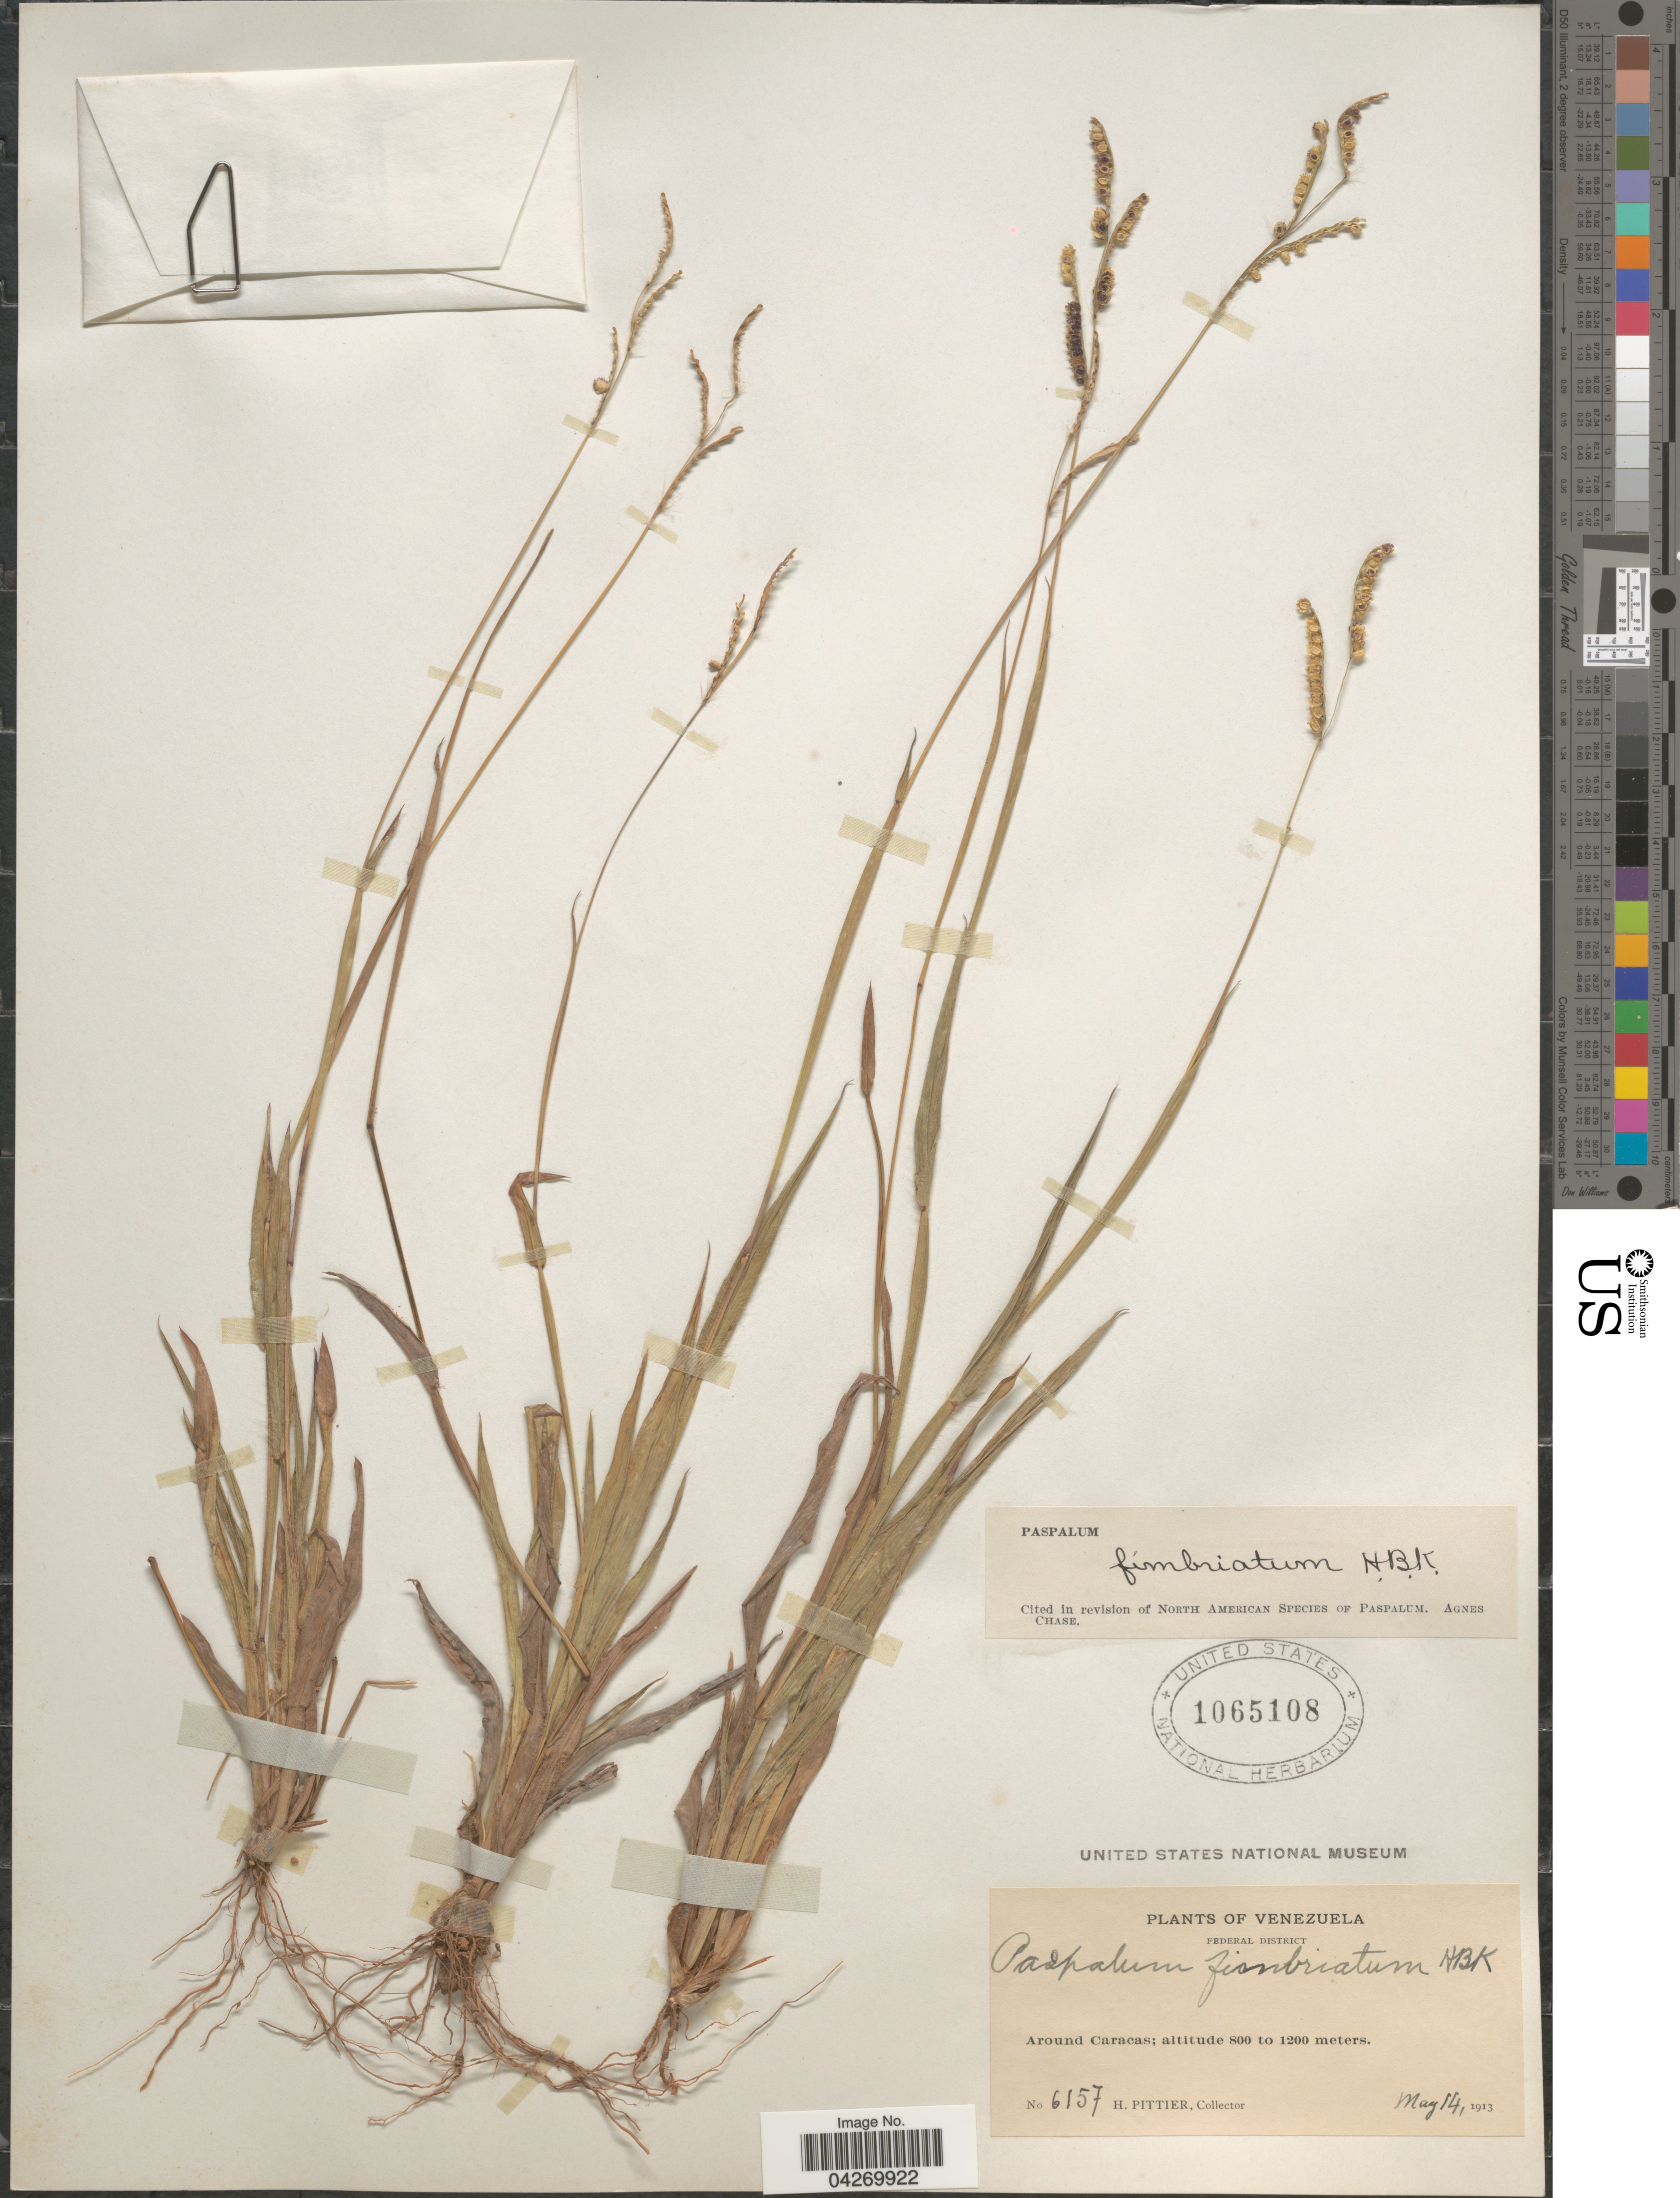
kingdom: Plantae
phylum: Tracheophyta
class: Liliopsida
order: Poales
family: Poaceae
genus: Paspalum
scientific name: Paspalum fimbriatum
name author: Kunth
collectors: H. F. Pittier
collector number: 6157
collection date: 1913-05-14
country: Venezuela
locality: Federal District. Around Caracas.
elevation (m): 800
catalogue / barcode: US 1065108